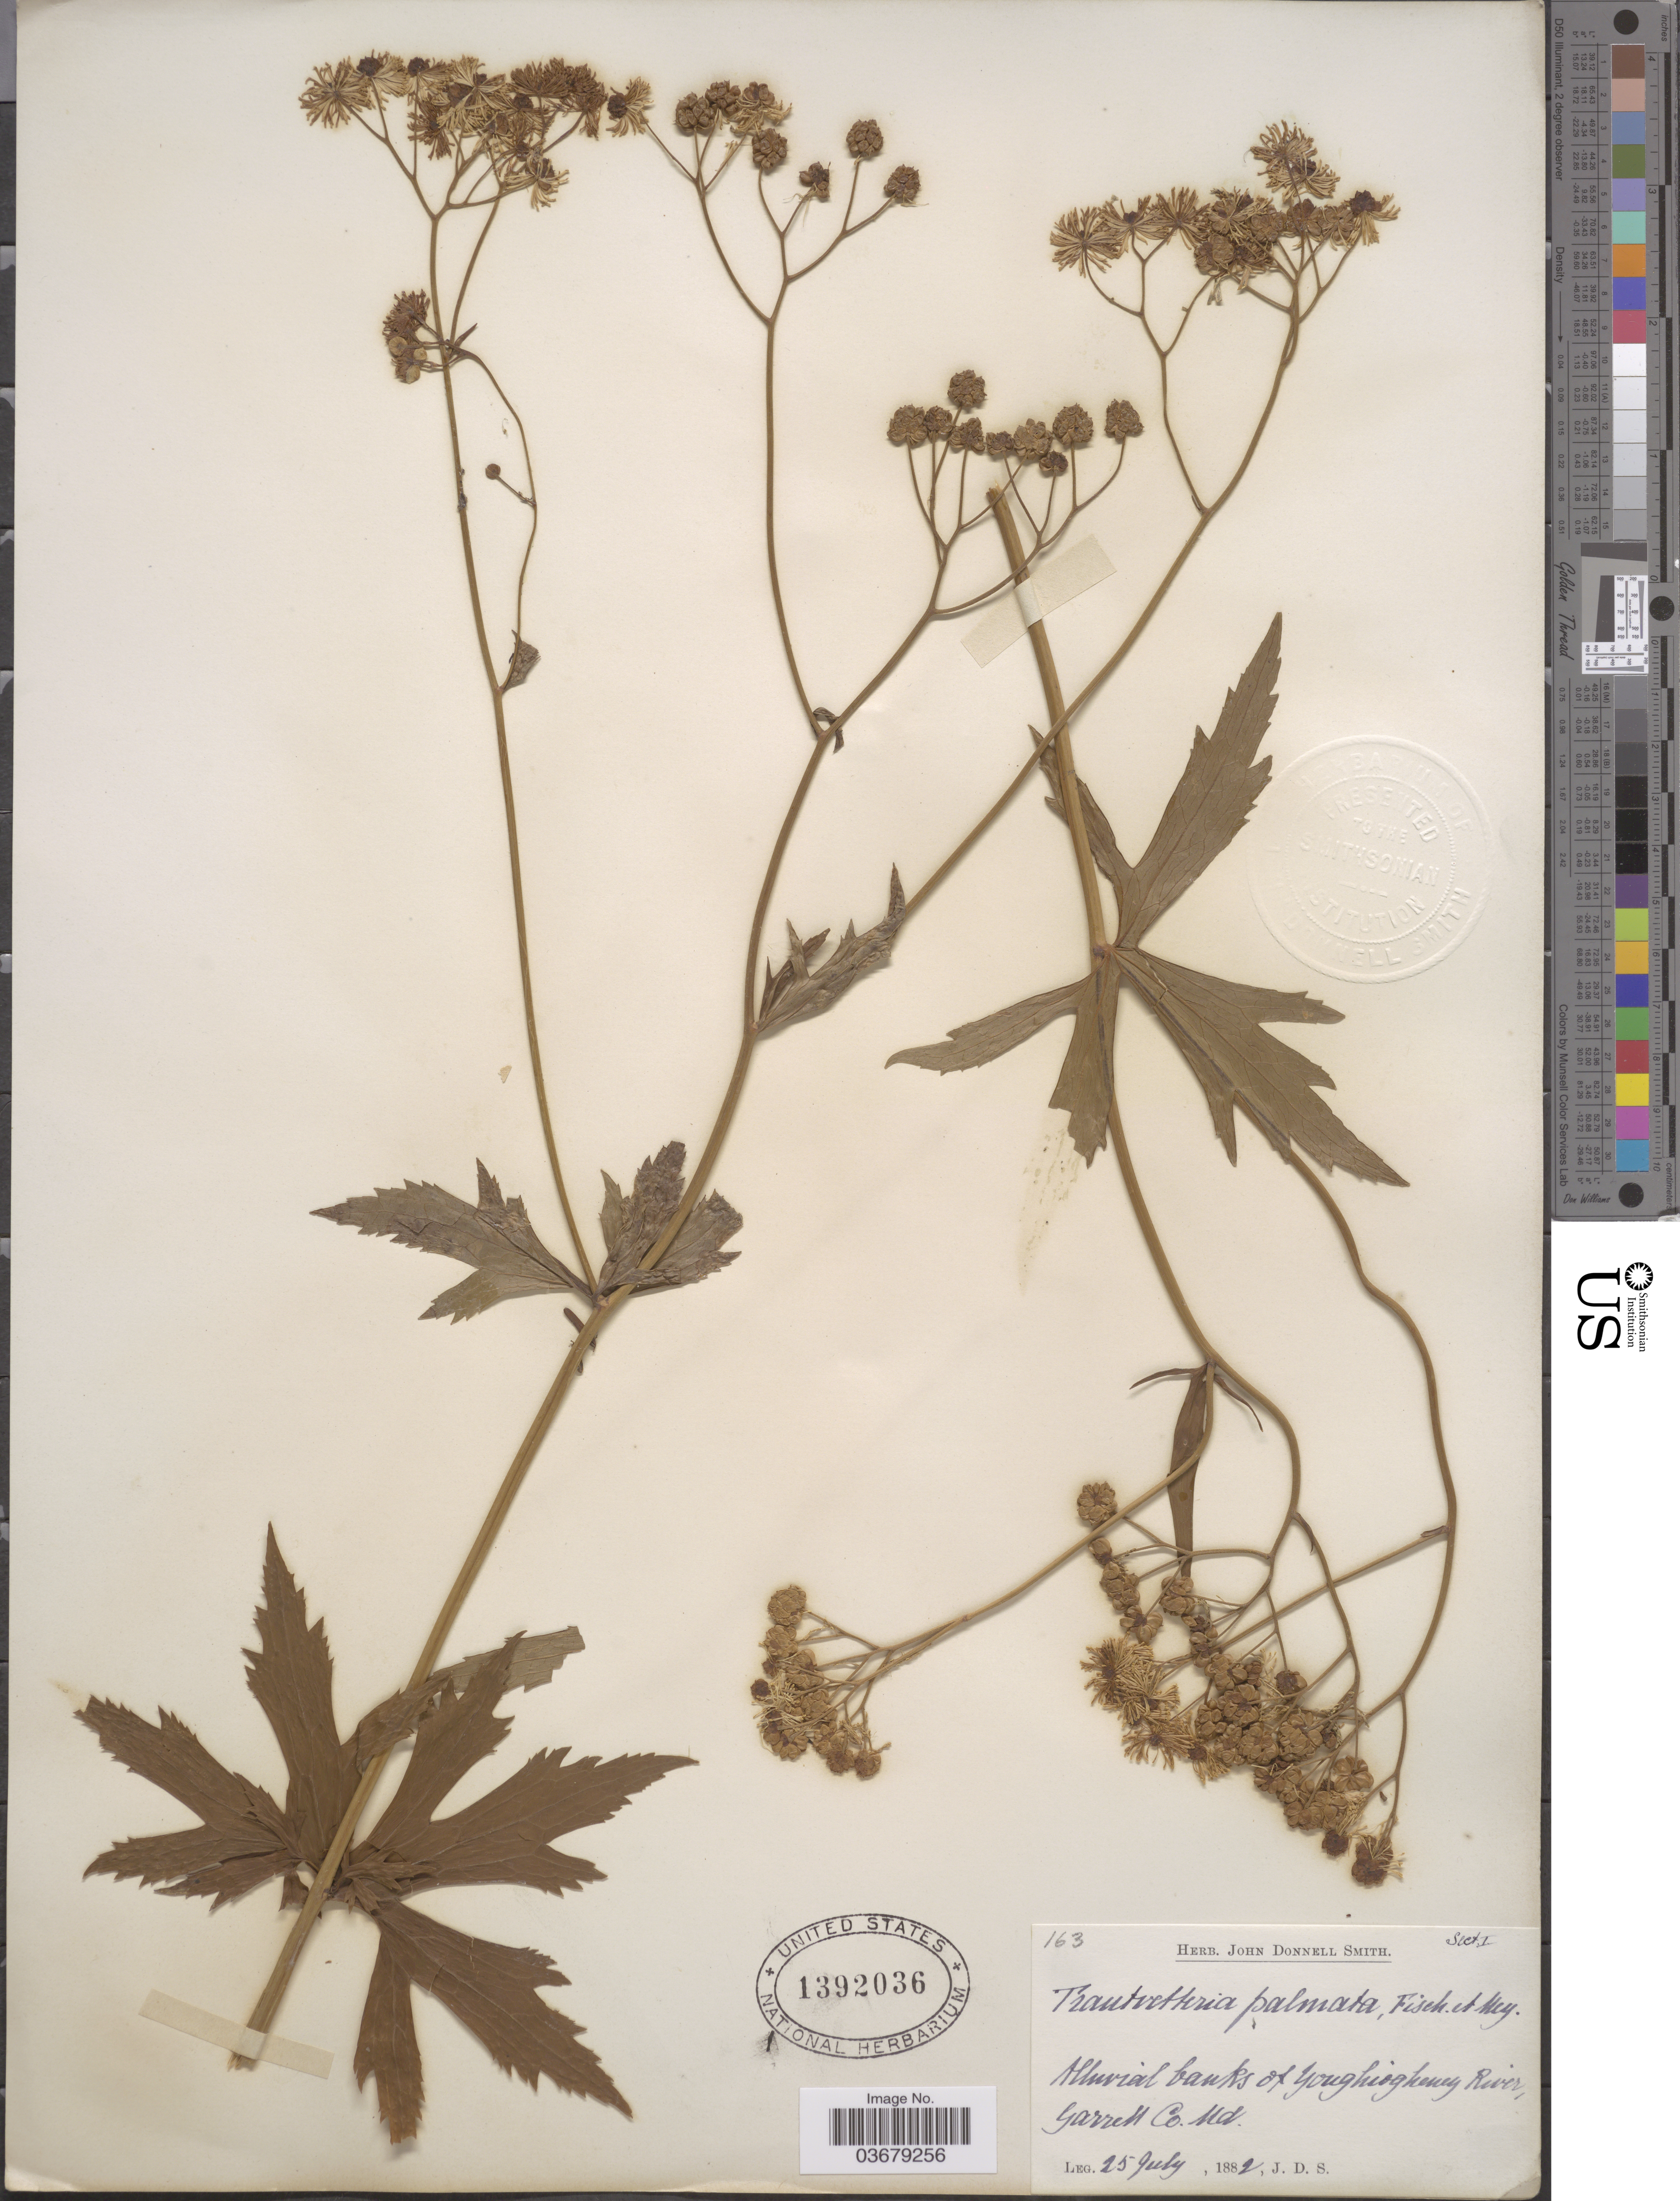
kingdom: Plantae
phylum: Tracheophyta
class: Magnoliopsida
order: Ranunculales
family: Ranunculaceae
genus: Trautvetteria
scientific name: Trautvetteria caroliniensis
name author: (Walter) Vail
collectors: J. Donnell Smith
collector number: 163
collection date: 1882-07-25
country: United States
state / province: Maryland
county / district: Garrett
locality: Alluvial banks of Youghiogheney River, Garrett Co.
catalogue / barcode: US 1392036